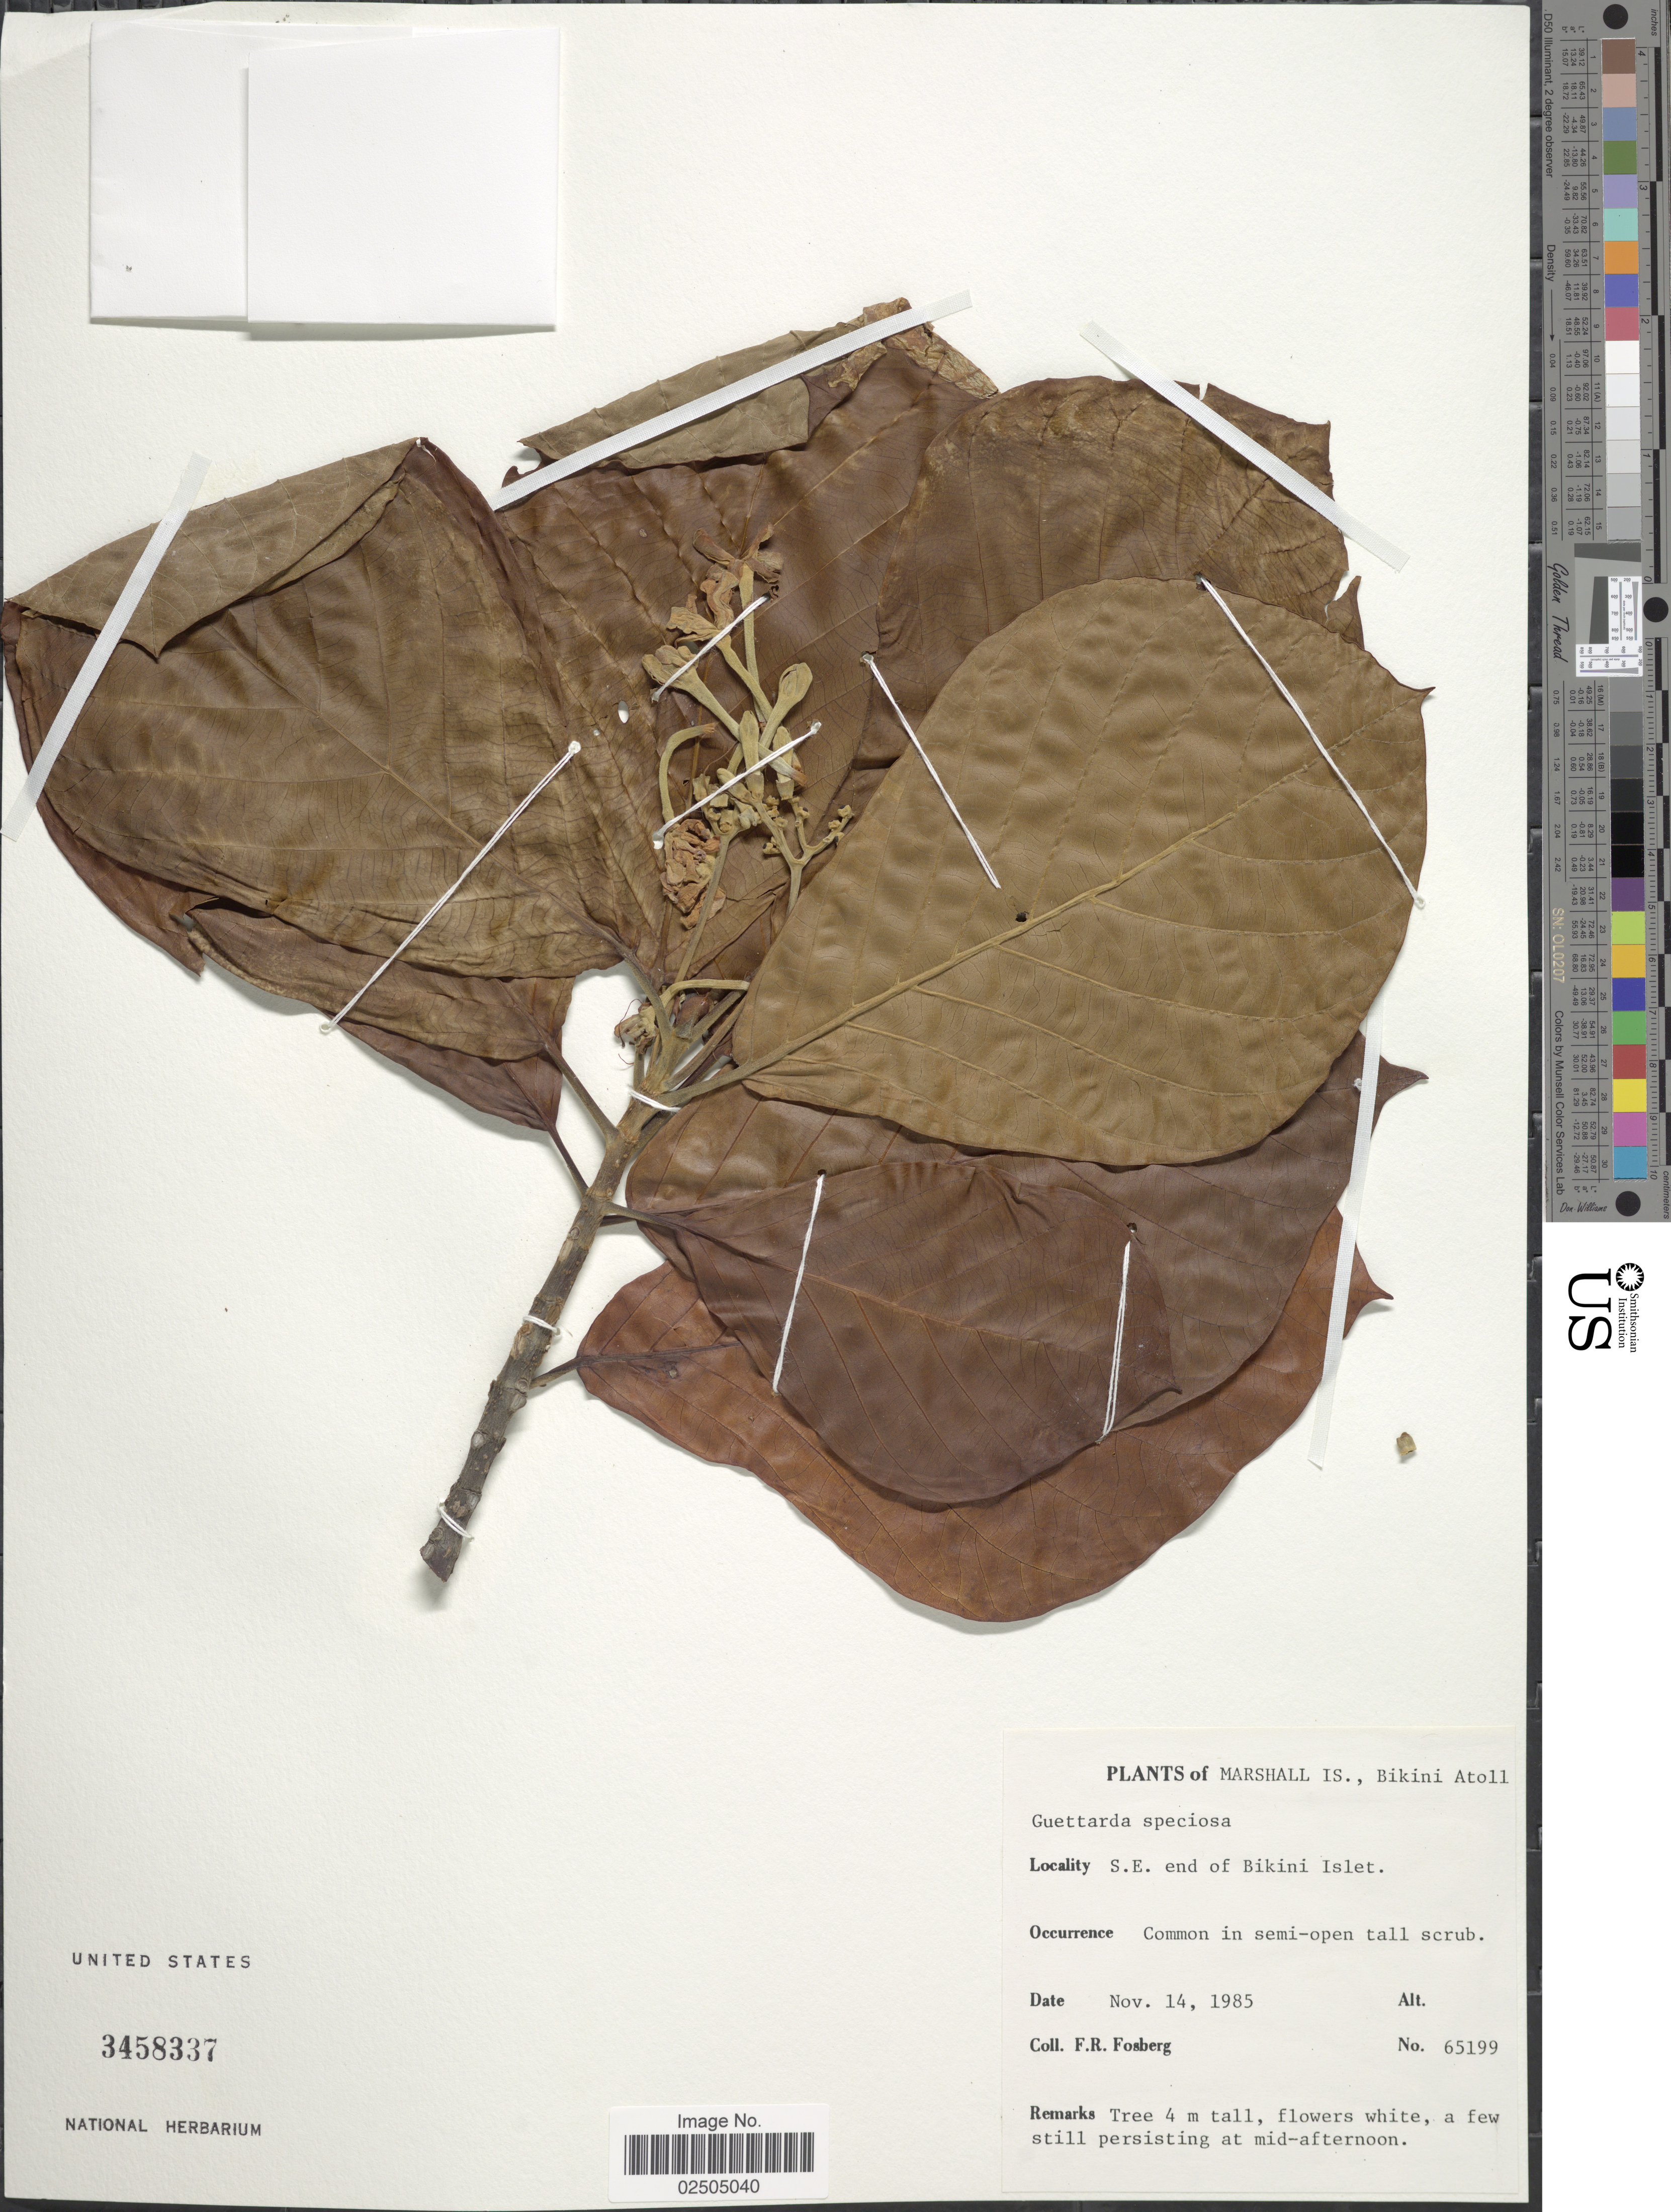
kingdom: Plantae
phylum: Tracheophyta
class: Magnoliopsida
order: Gentianales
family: Rubiaceae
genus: Guettarda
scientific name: Guettarda speciosa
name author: L.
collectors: F. R. Fosberg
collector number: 65199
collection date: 1985-11-14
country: Marshall Islands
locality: Bikini Atoll, S.E. end of Bikini Islet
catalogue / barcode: US 3458337